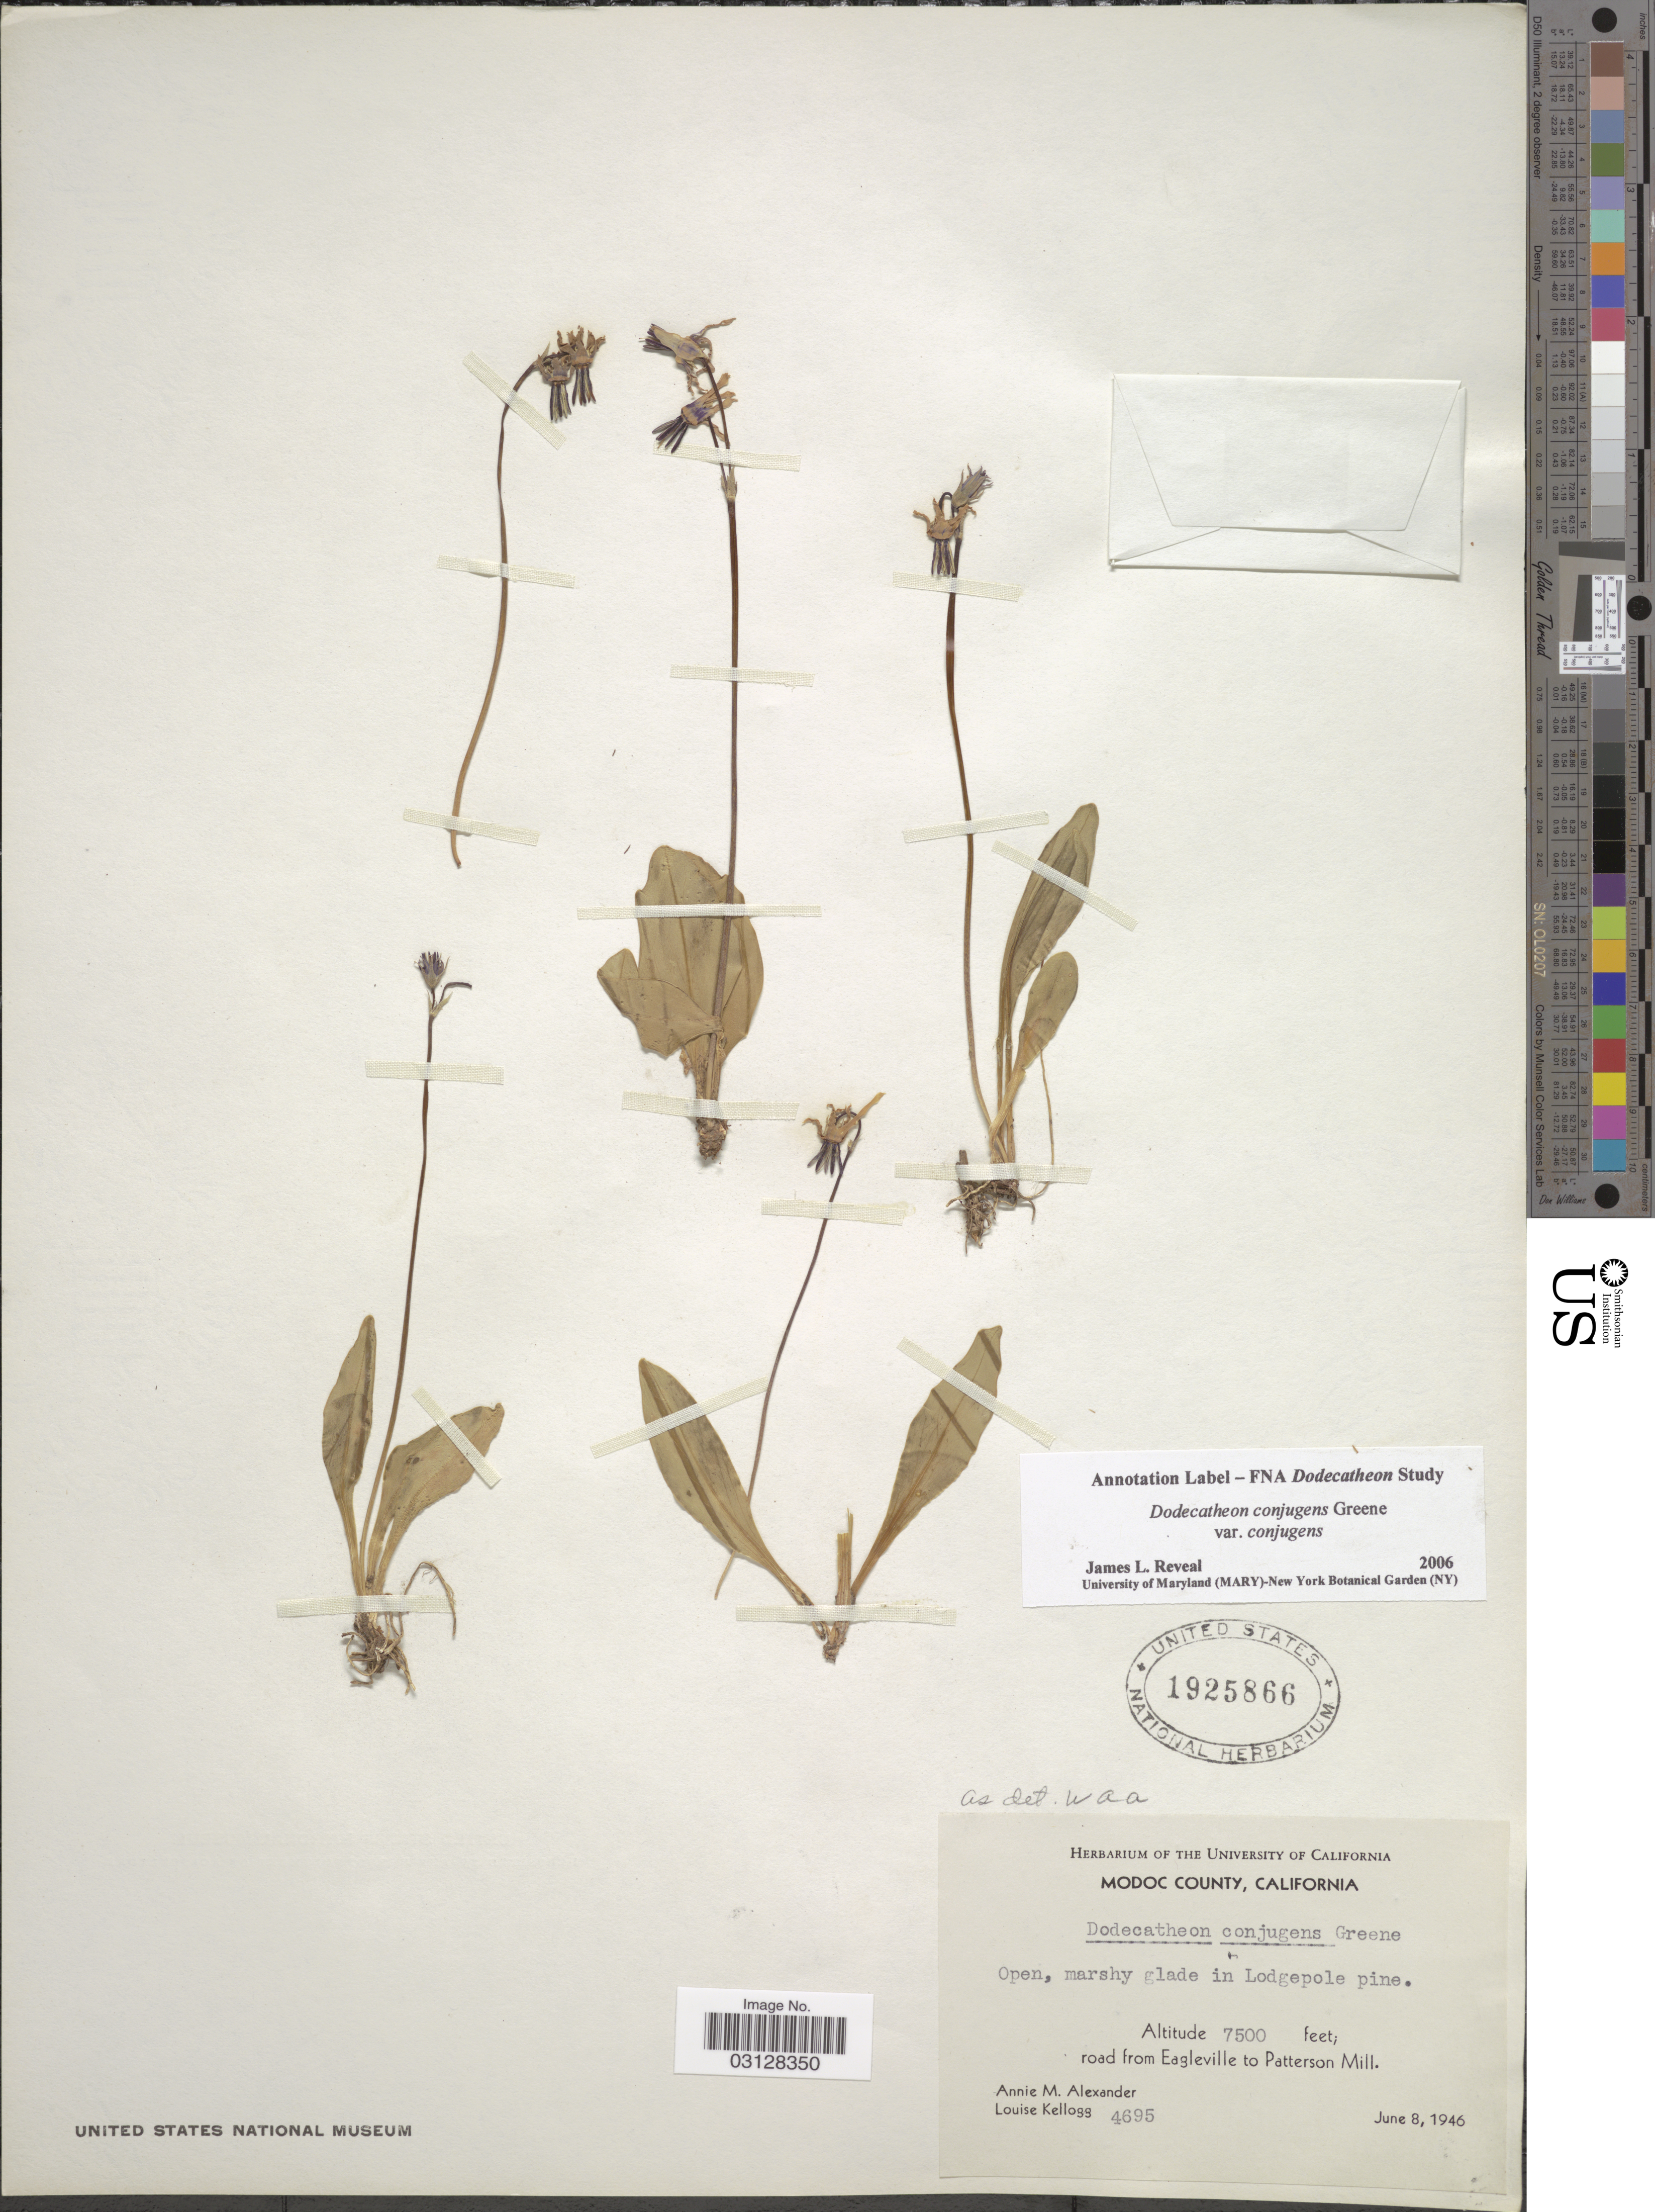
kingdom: Plantae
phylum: Tracheophyta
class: Magnoliopsida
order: Ericales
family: Primulaceae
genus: Dodecatheon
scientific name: Dodecatheon conjugens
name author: Greene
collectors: A. M. Alexander & L. Kellogg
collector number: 4695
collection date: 1946-06-08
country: United States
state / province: California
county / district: Modoc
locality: Modoc County. Open, marshy glade in Lodgepole pine. Road from Eagleville to Patterson Mill.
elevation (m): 2286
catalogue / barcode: US 1925866